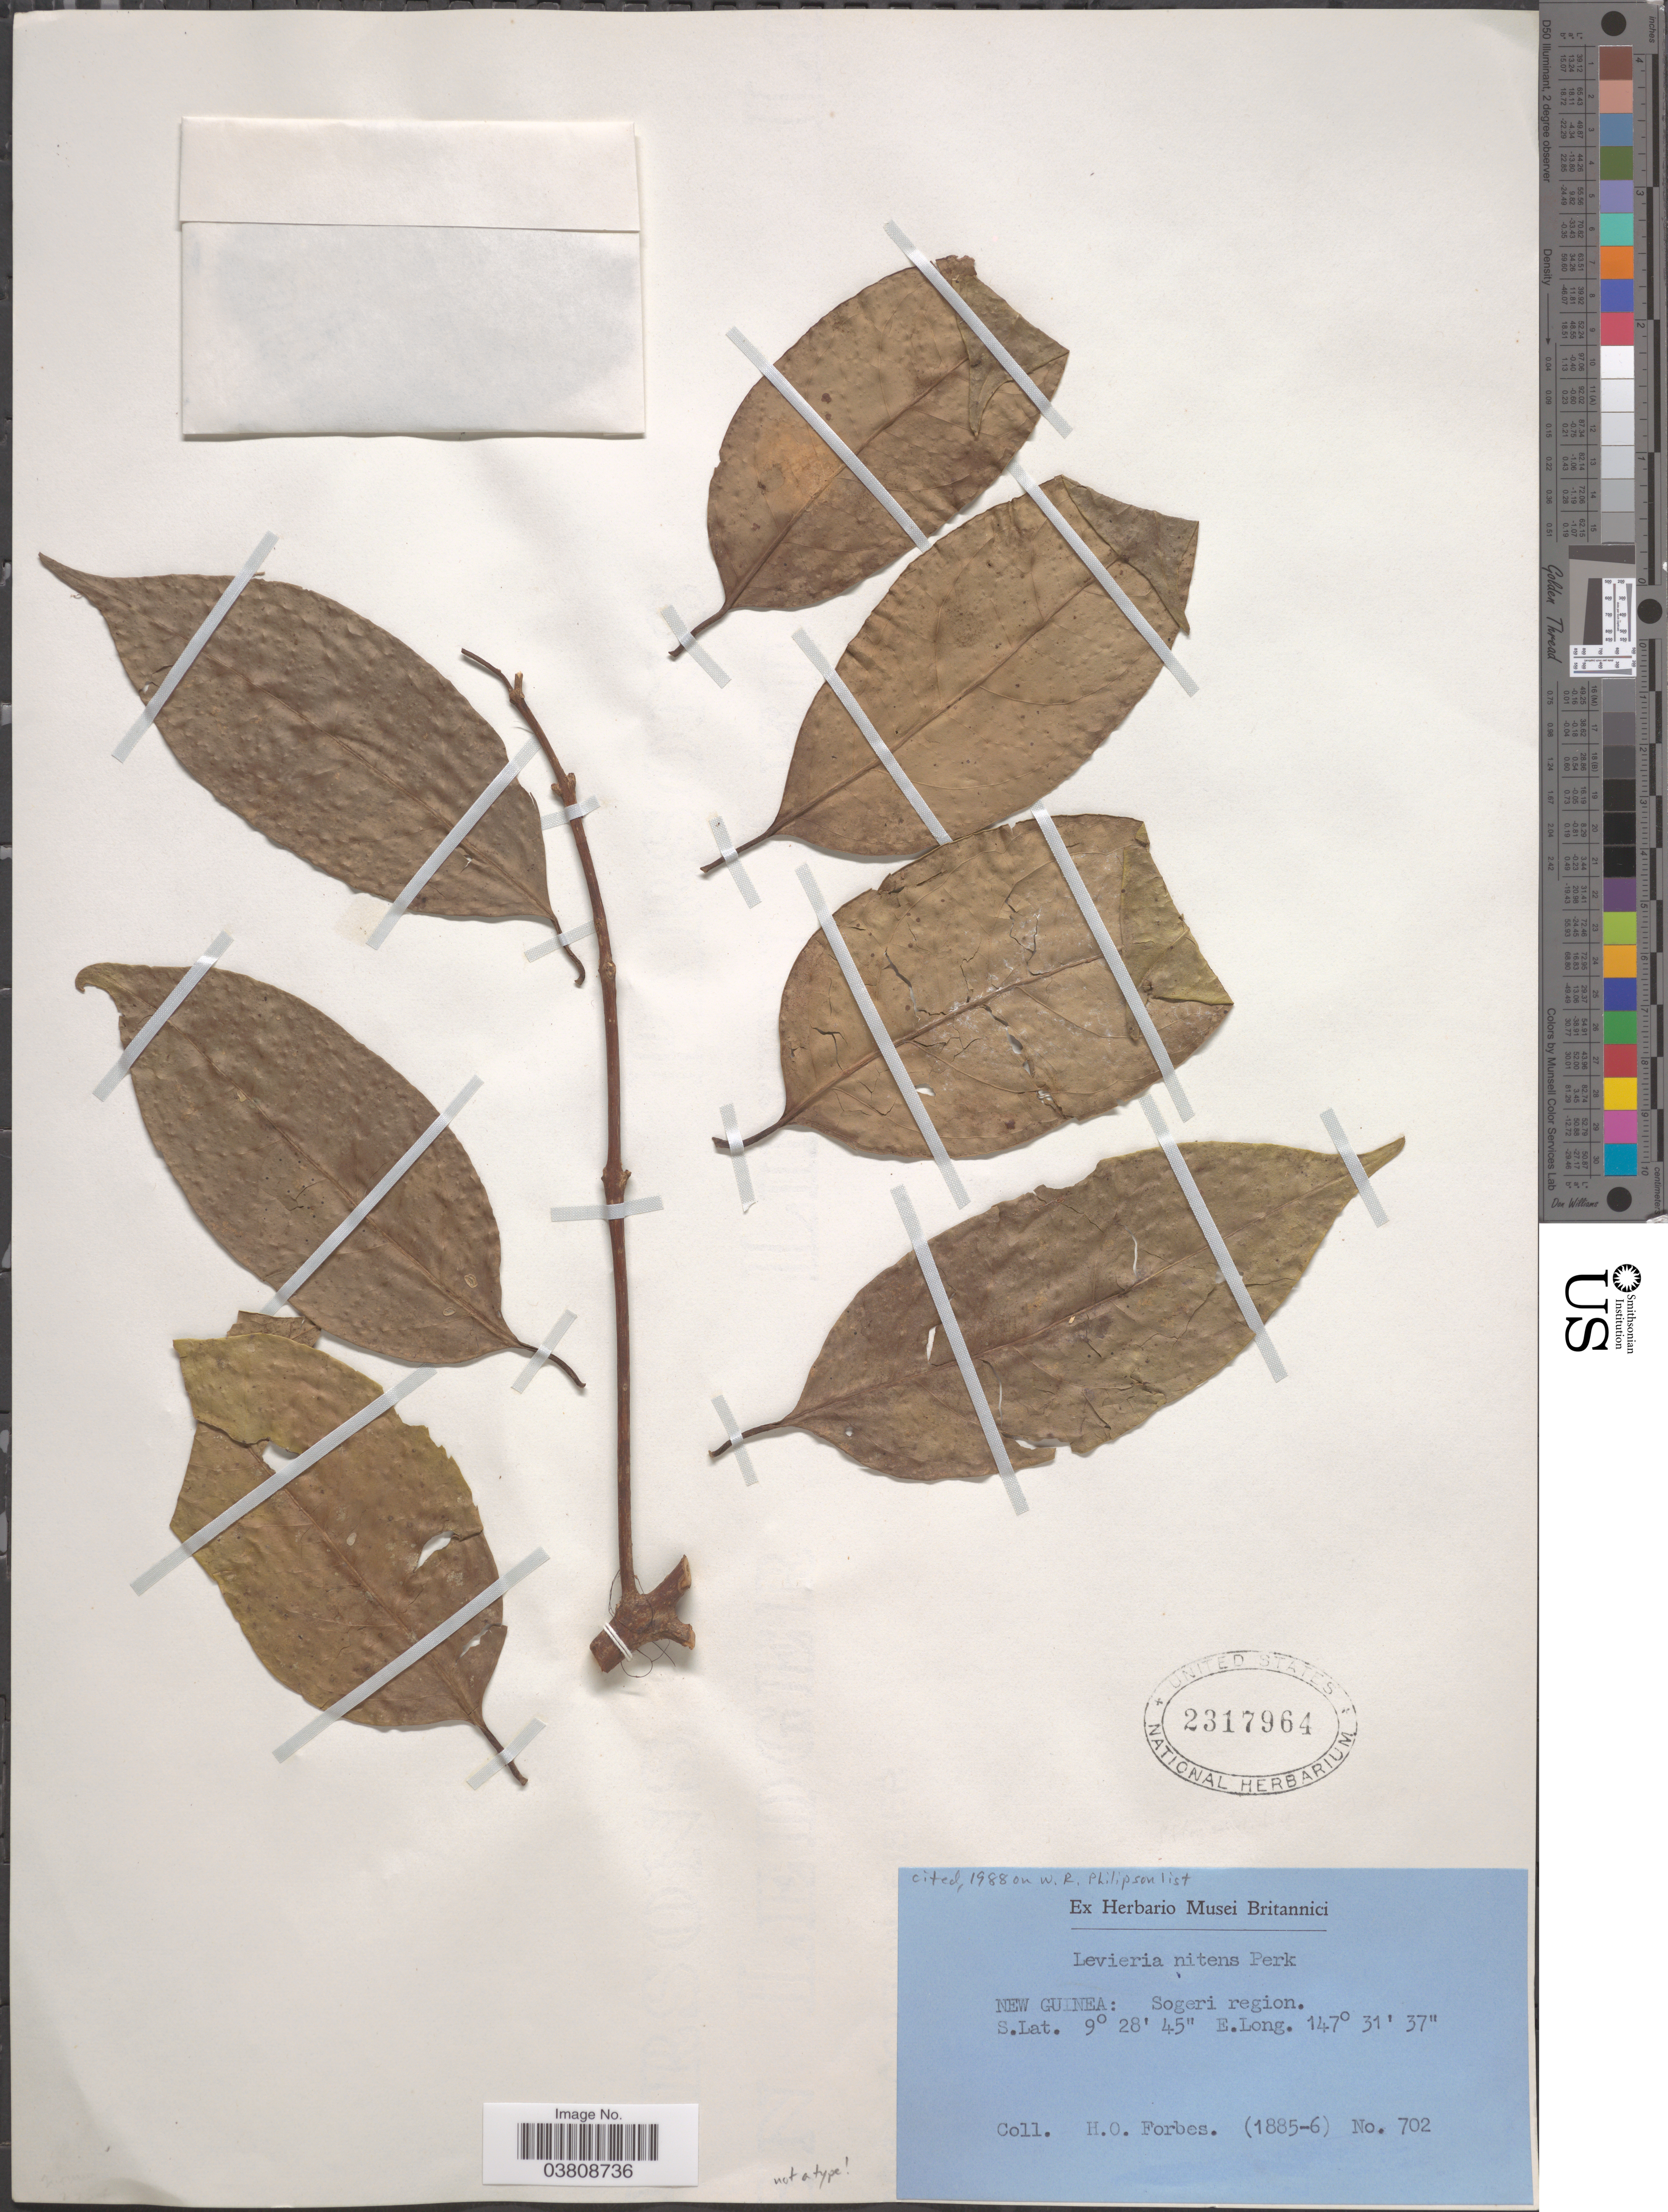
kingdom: Plantae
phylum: Tracheophyta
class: Magnoliopsida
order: Laurales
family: Monimiaceae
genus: Levieria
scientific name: Levieria nitens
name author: Perkins in Engl.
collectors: H. O. Forbes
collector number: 702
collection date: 1885/1886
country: Papua New Guinea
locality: New Guinea: Sogeri region.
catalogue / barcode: US 2317964